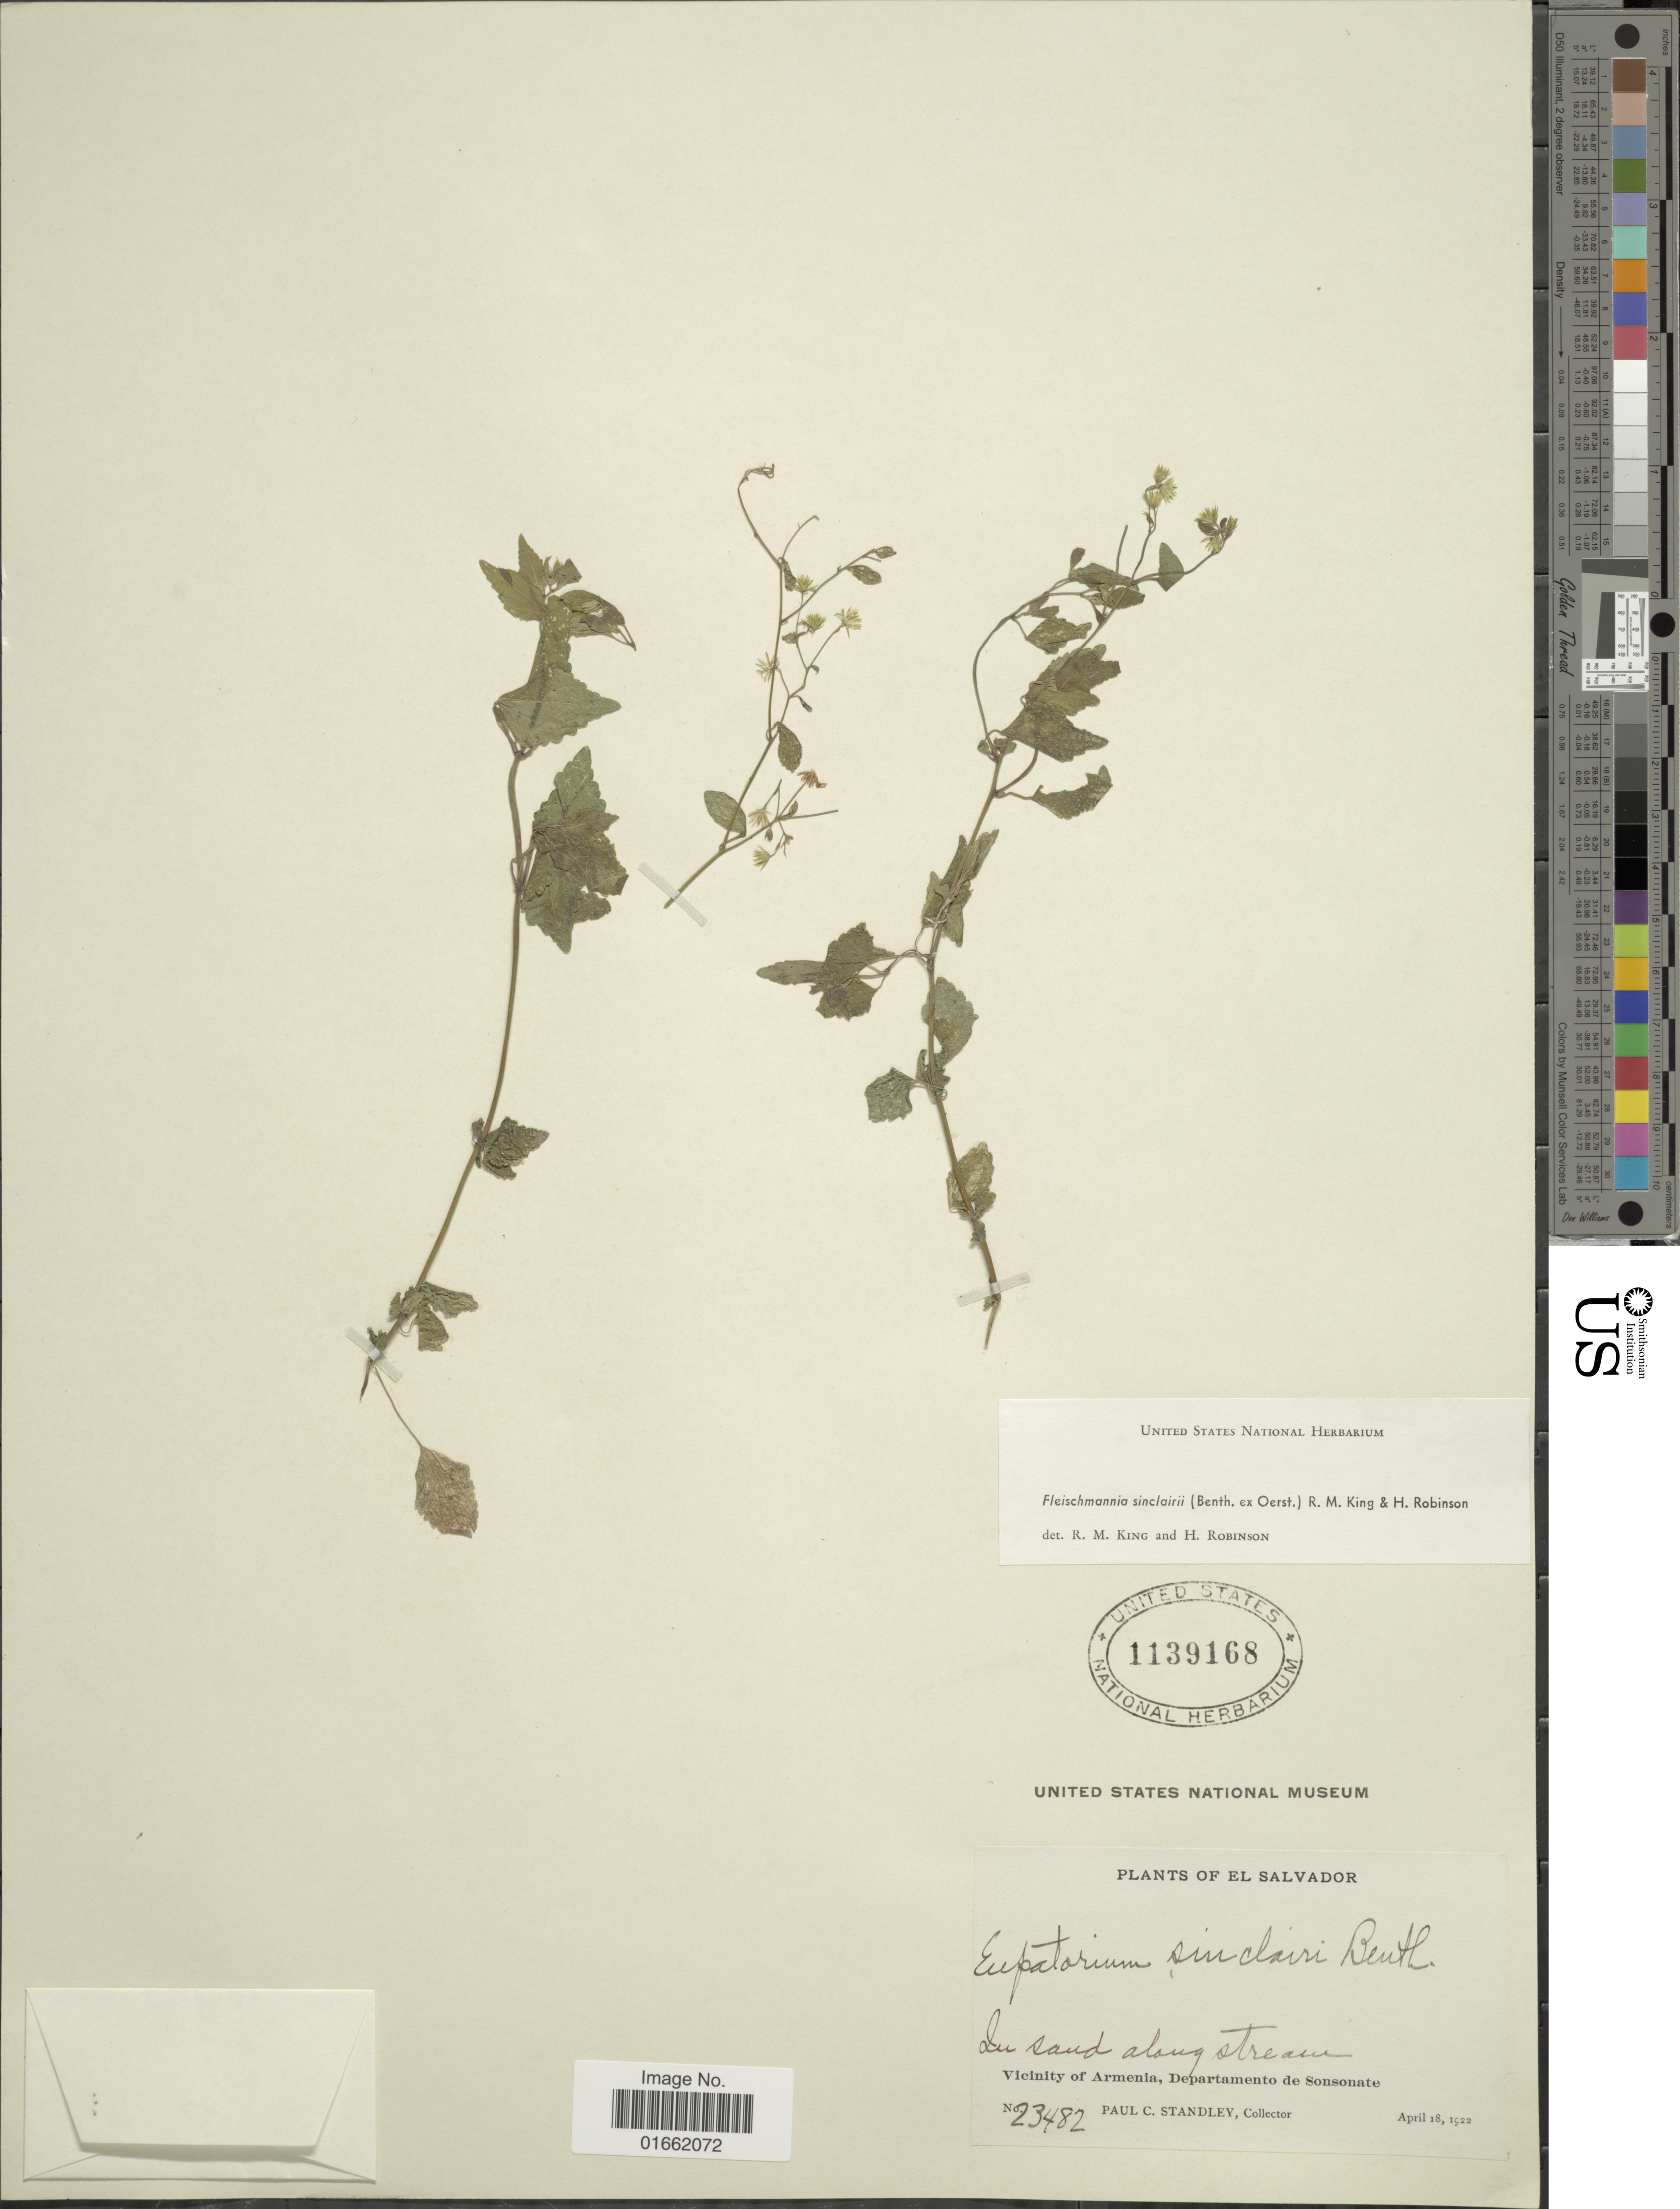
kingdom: Plantae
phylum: Tracheophyta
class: Magnoliopsida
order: Asterales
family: Asteraceae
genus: Fleischmannia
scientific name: Fleischmannia sinclairii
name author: (Benth. ex Oerst.) R.M. King & H. Rob.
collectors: P. C. Standley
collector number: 23482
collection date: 1922-04-18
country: El Salvador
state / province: Sonsonate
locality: Vicinity of Armenia, Departamento de Sonsonate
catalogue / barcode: US 1139168